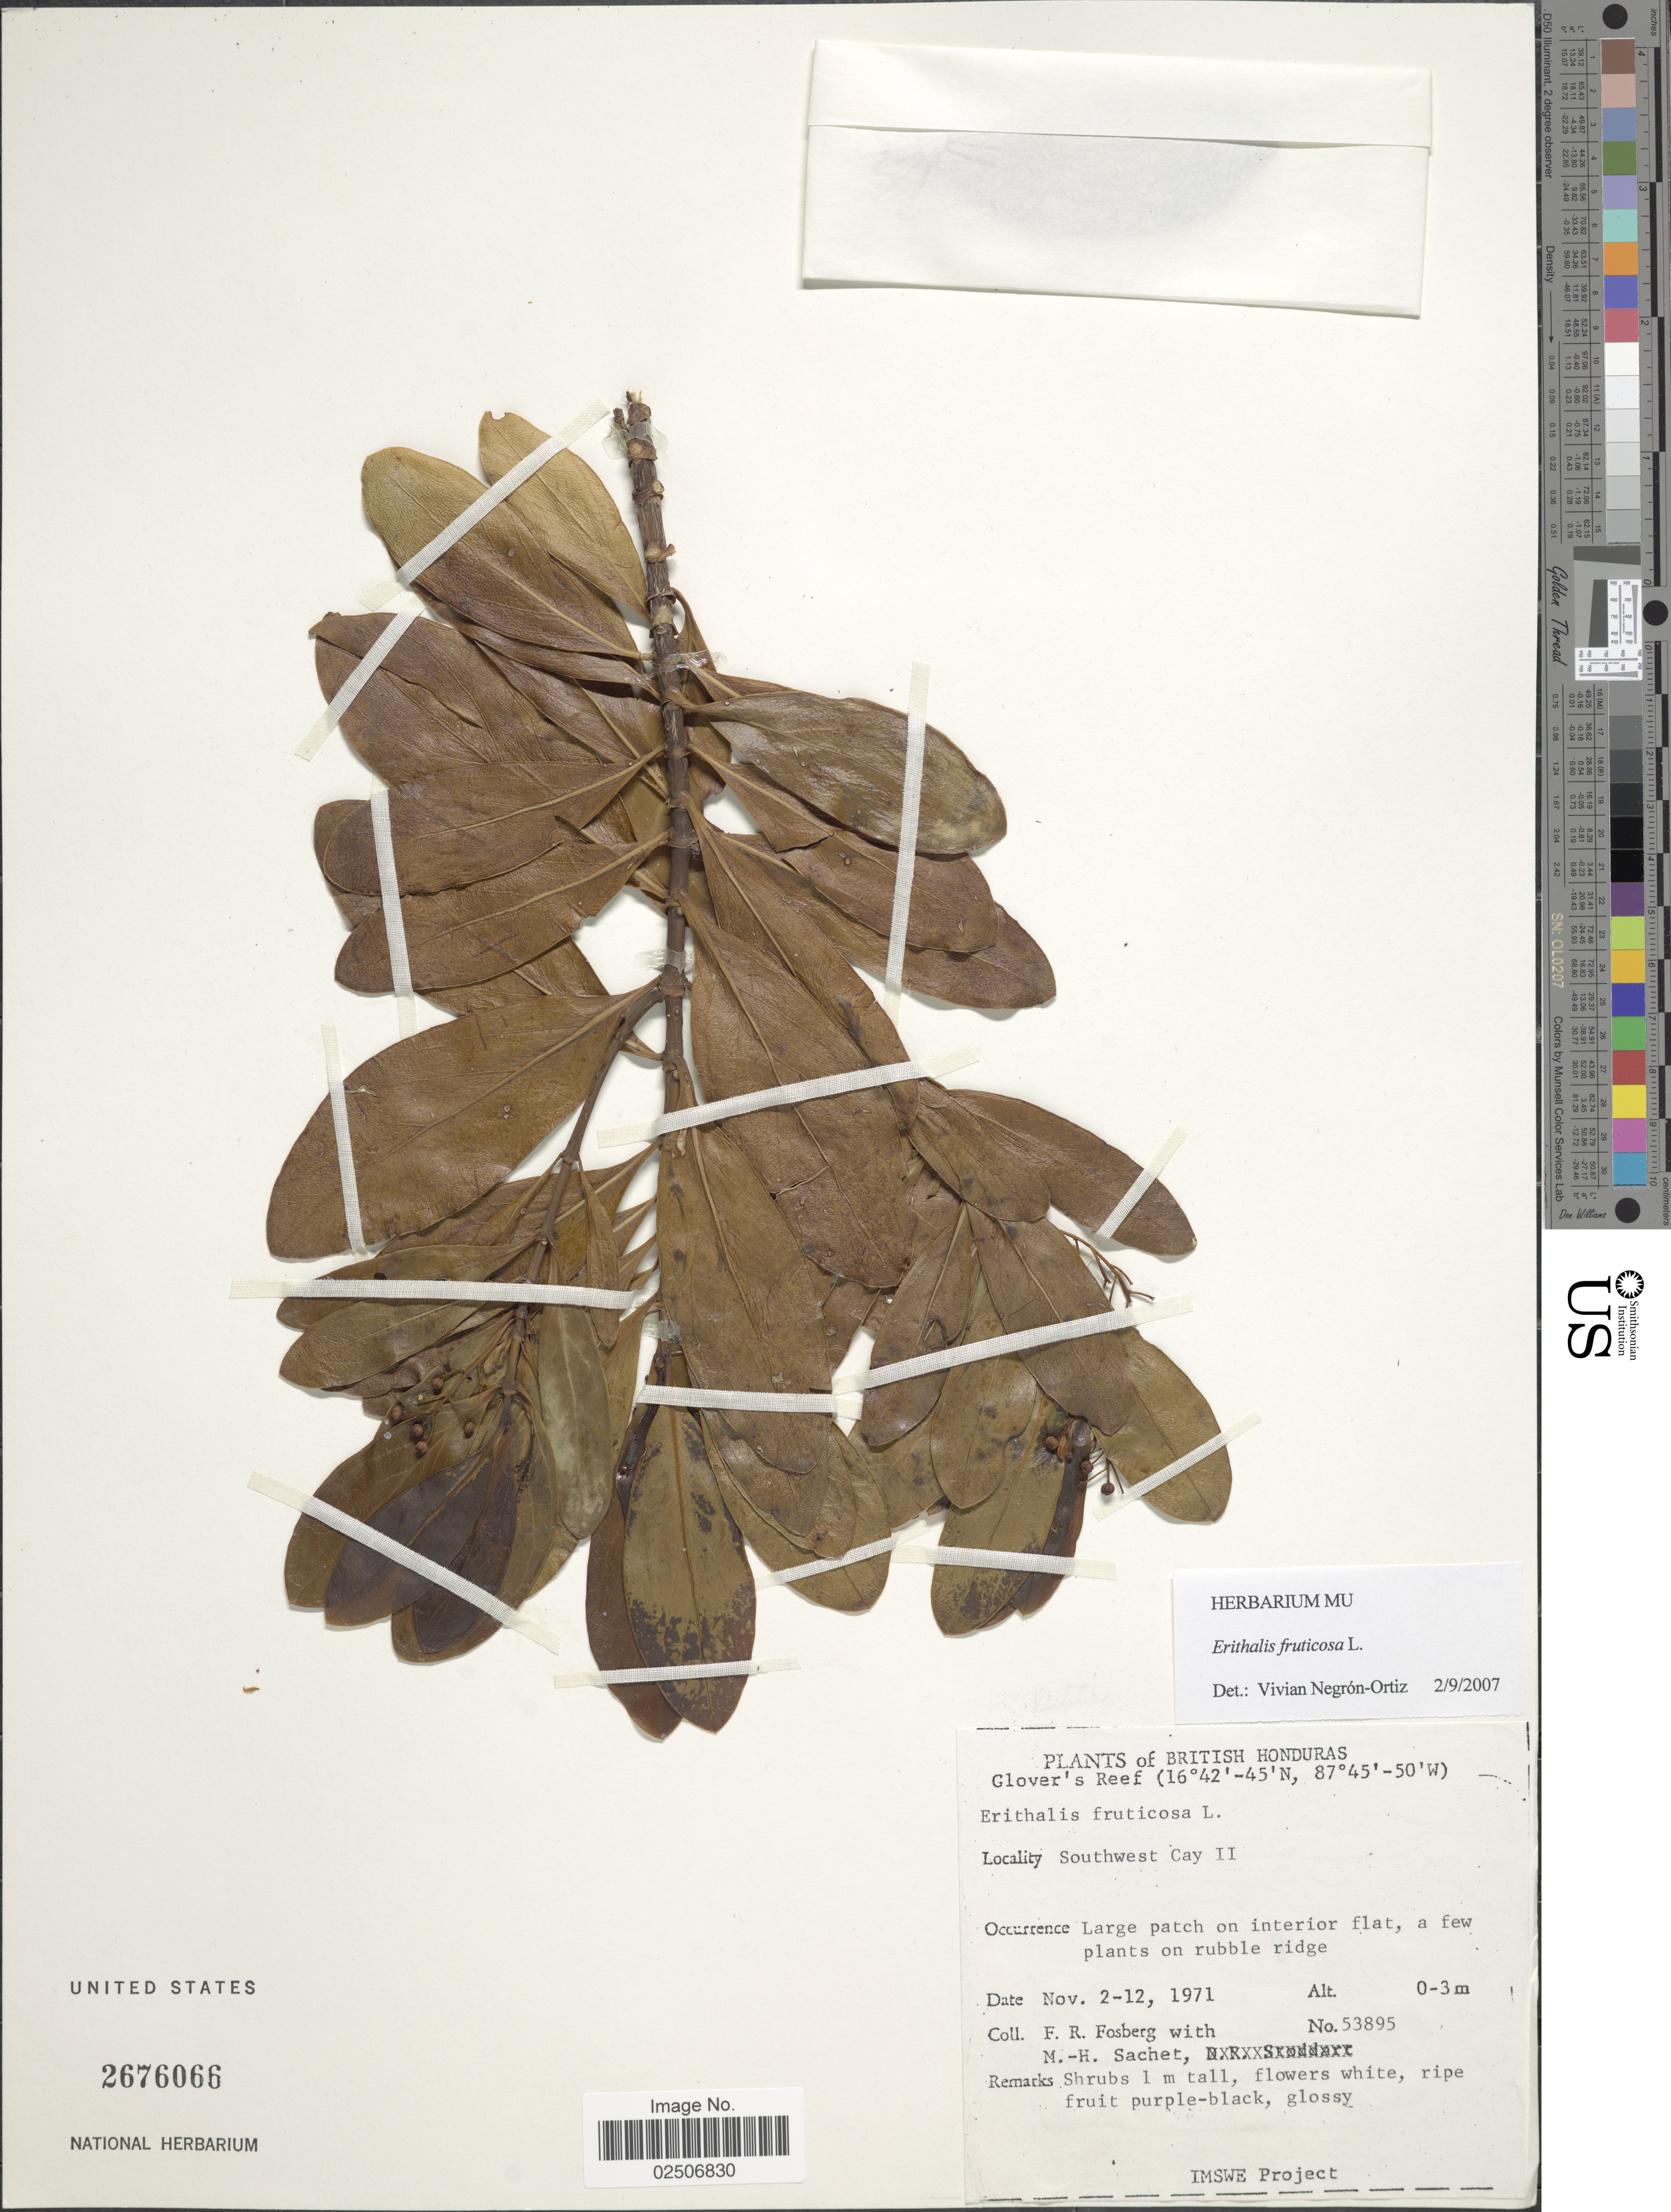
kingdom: Plantae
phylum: Tracheophyta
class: Magnoliopsida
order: Gentianales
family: Rubiaceae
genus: Erithalis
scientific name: Erithalis fruticosa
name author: L.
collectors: F. R. Fosberg & M.-H. Sachet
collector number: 53895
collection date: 1971-11-02/1971-11-12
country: Belize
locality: British Honduras, Southwest Cay, Glover's Reef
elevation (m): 0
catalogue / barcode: US 2676066